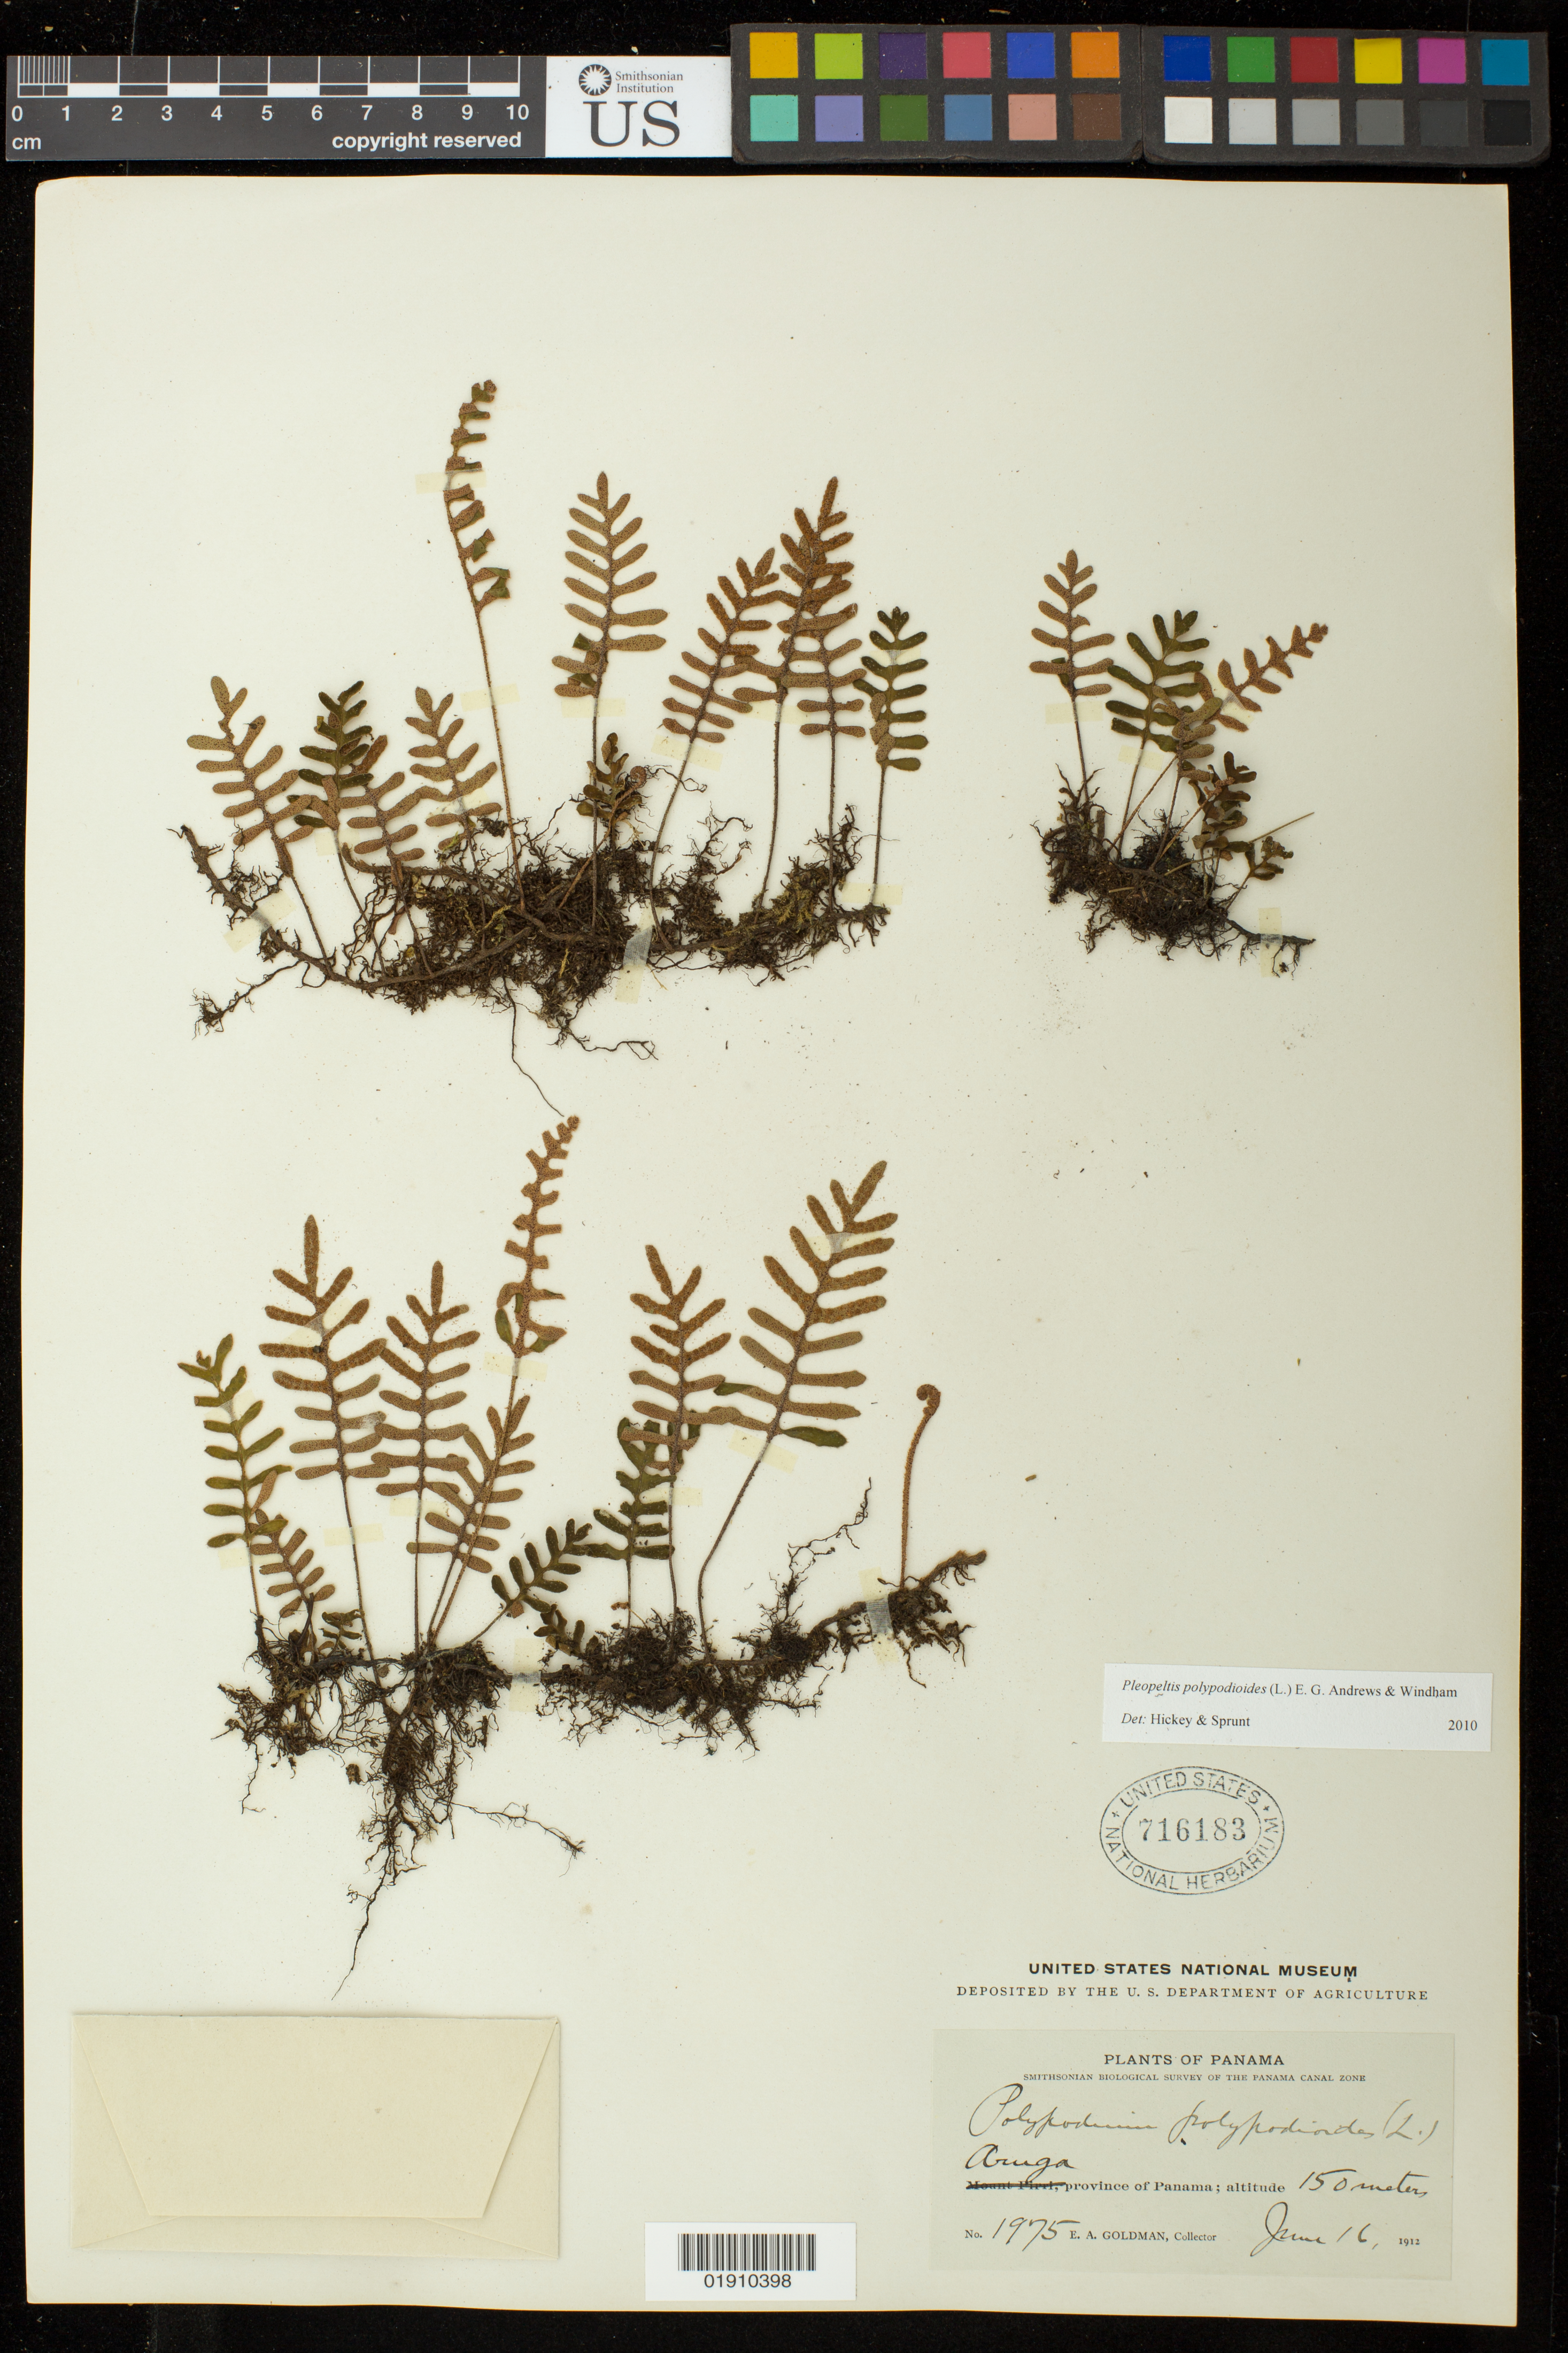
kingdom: Plantae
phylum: Tracheophyta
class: Polypodiopsida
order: Polypodiales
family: Polypodiaceae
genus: Pleopeltis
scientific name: Pleopeltis polypodioides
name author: (L.) E.G. Andrews & Windham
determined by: Hickey, R. J.; Sprunt, S. V.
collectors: E. A. Goldman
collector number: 1975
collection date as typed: June 16, 1912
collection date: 1912-06-16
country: Panama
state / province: Panamá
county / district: Canal Zone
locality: Panama Canal Zone, Aruga, province of Panama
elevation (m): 150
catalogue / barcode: US 716183